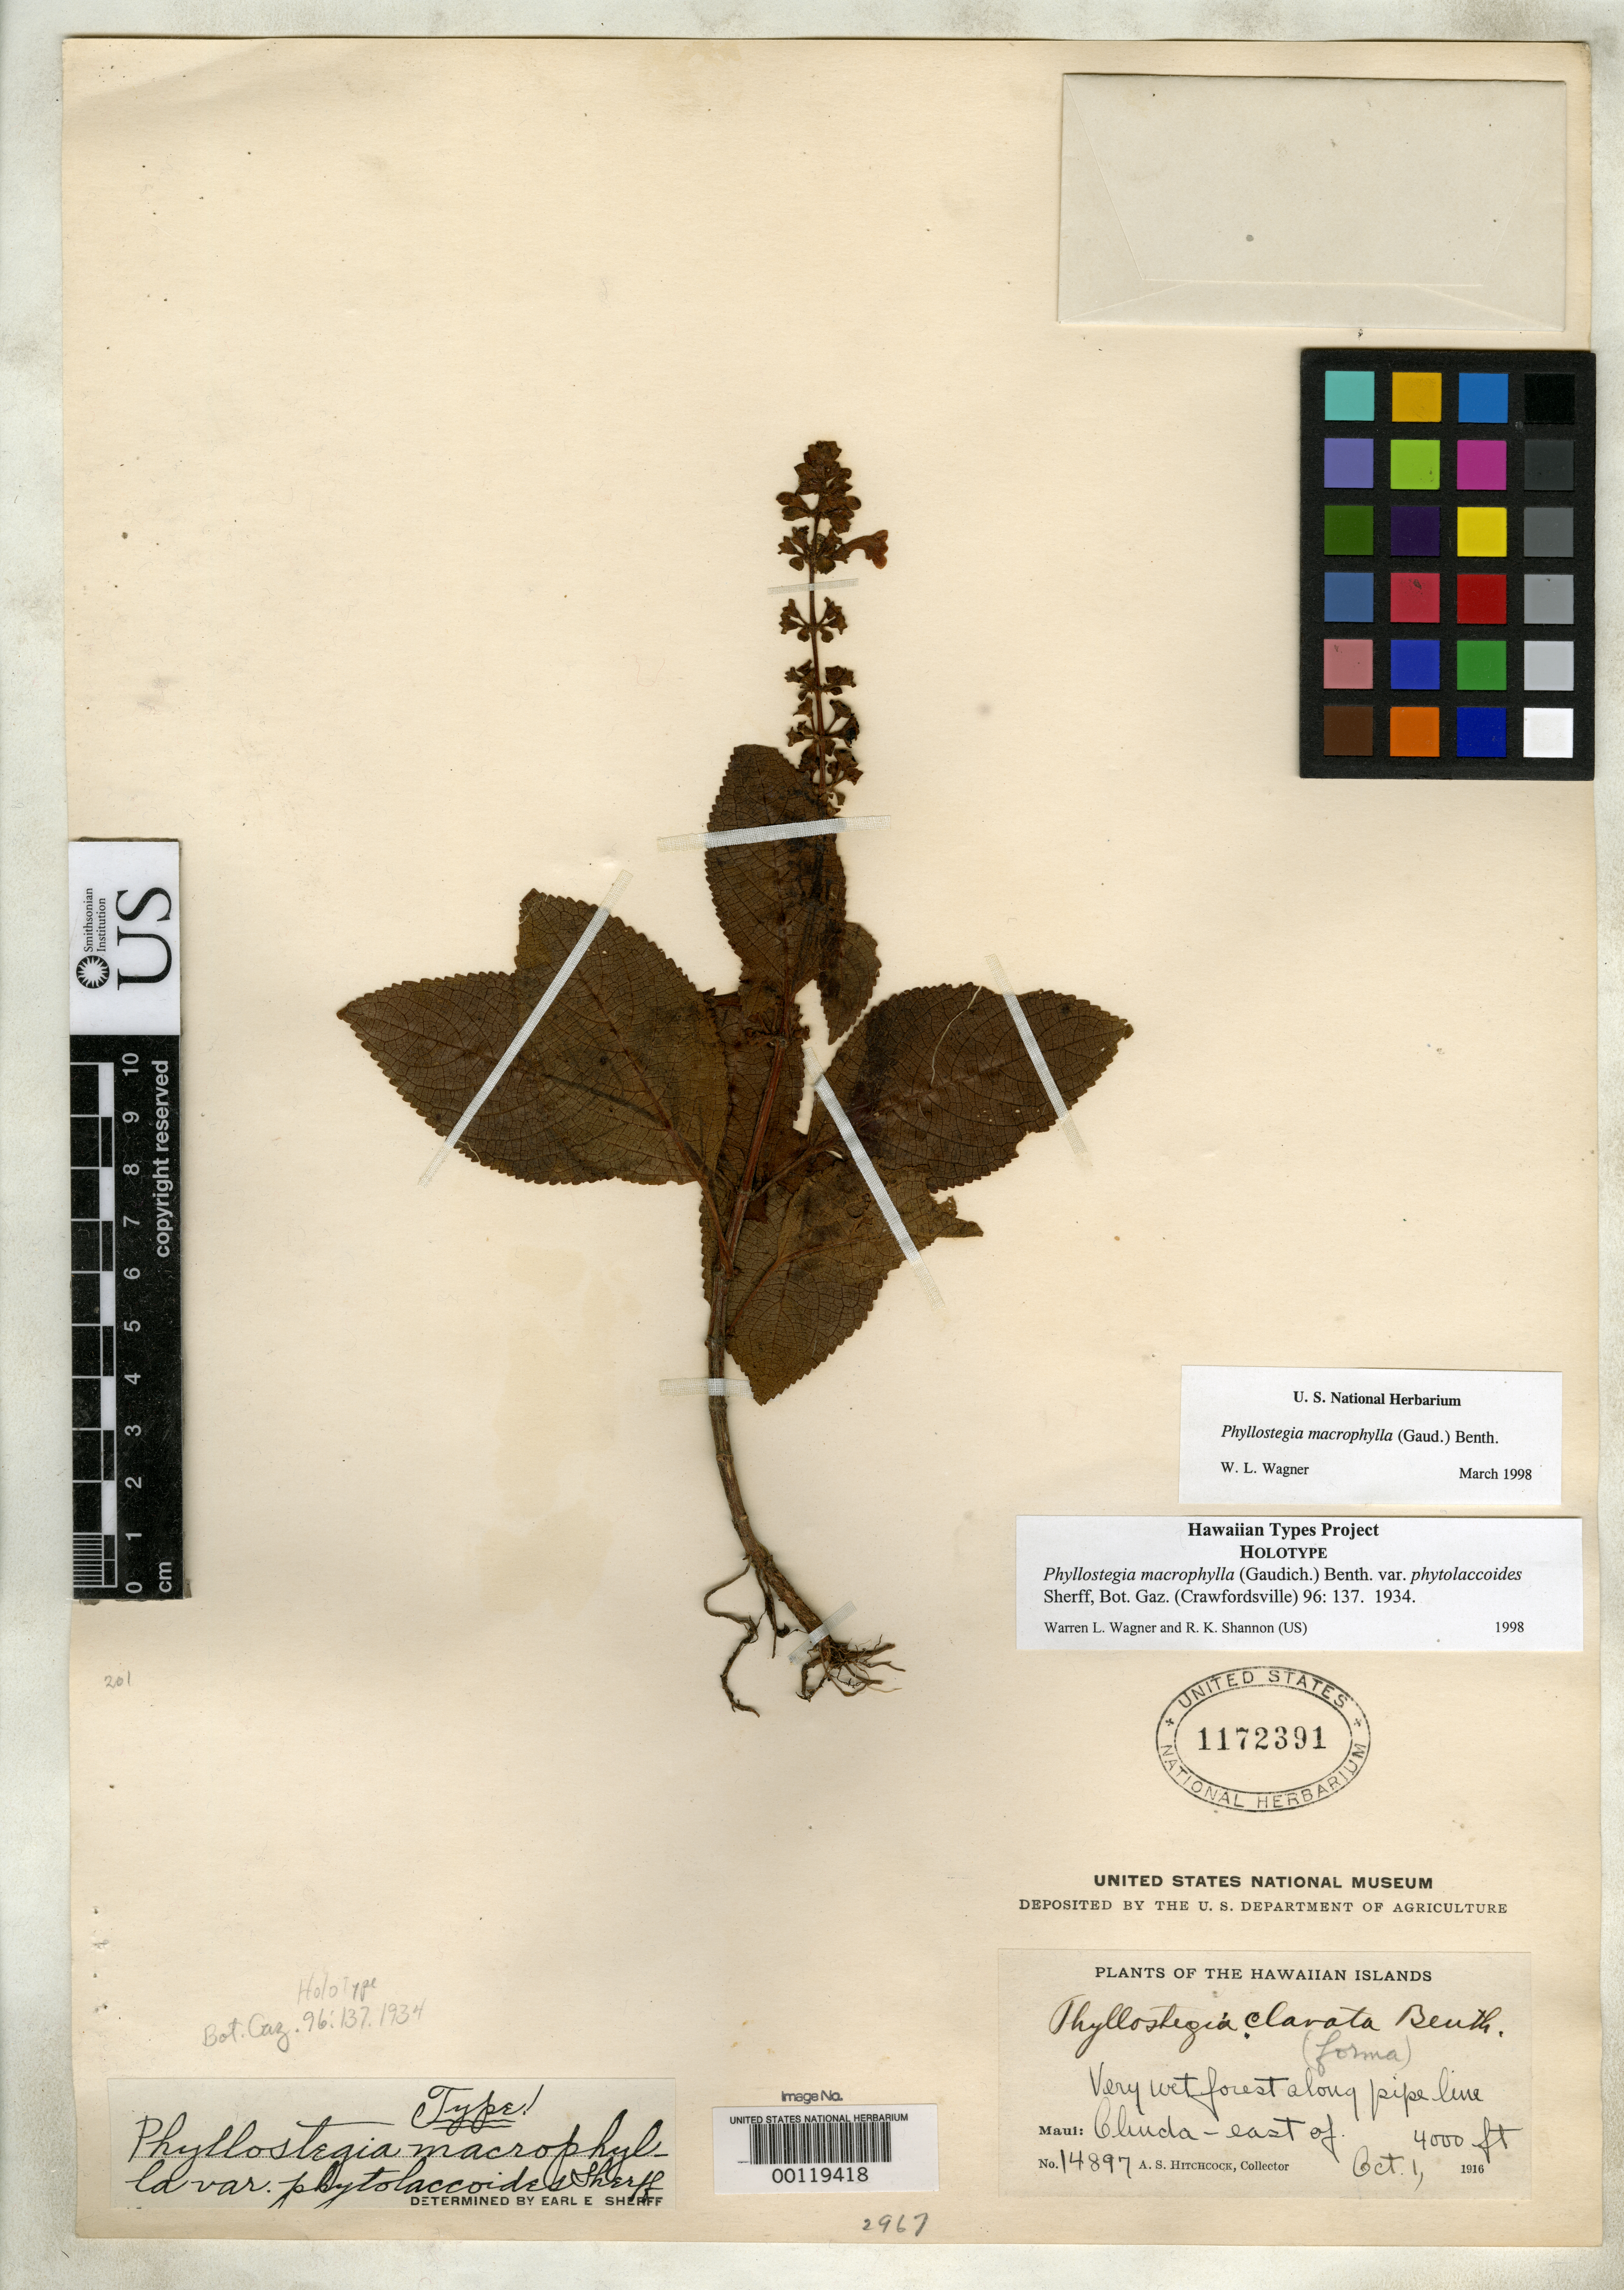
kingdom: Plantae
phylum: Tracheophyta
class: Magnoliopsida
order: Lamiales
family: Lamiaceae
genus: Phyllostegia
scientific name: Phyllostegia macrophylla var. phytolaccoides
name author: Sherff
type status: Holotype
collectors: A. S. Hitchcock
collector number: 14897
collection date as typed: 01 Oct 1916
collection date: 1916-10-01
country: United States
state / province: Hawaii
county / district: Maui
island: Maui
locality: E of Olinda, forest along pipeline.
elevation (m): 1219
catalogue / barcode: US 1172391